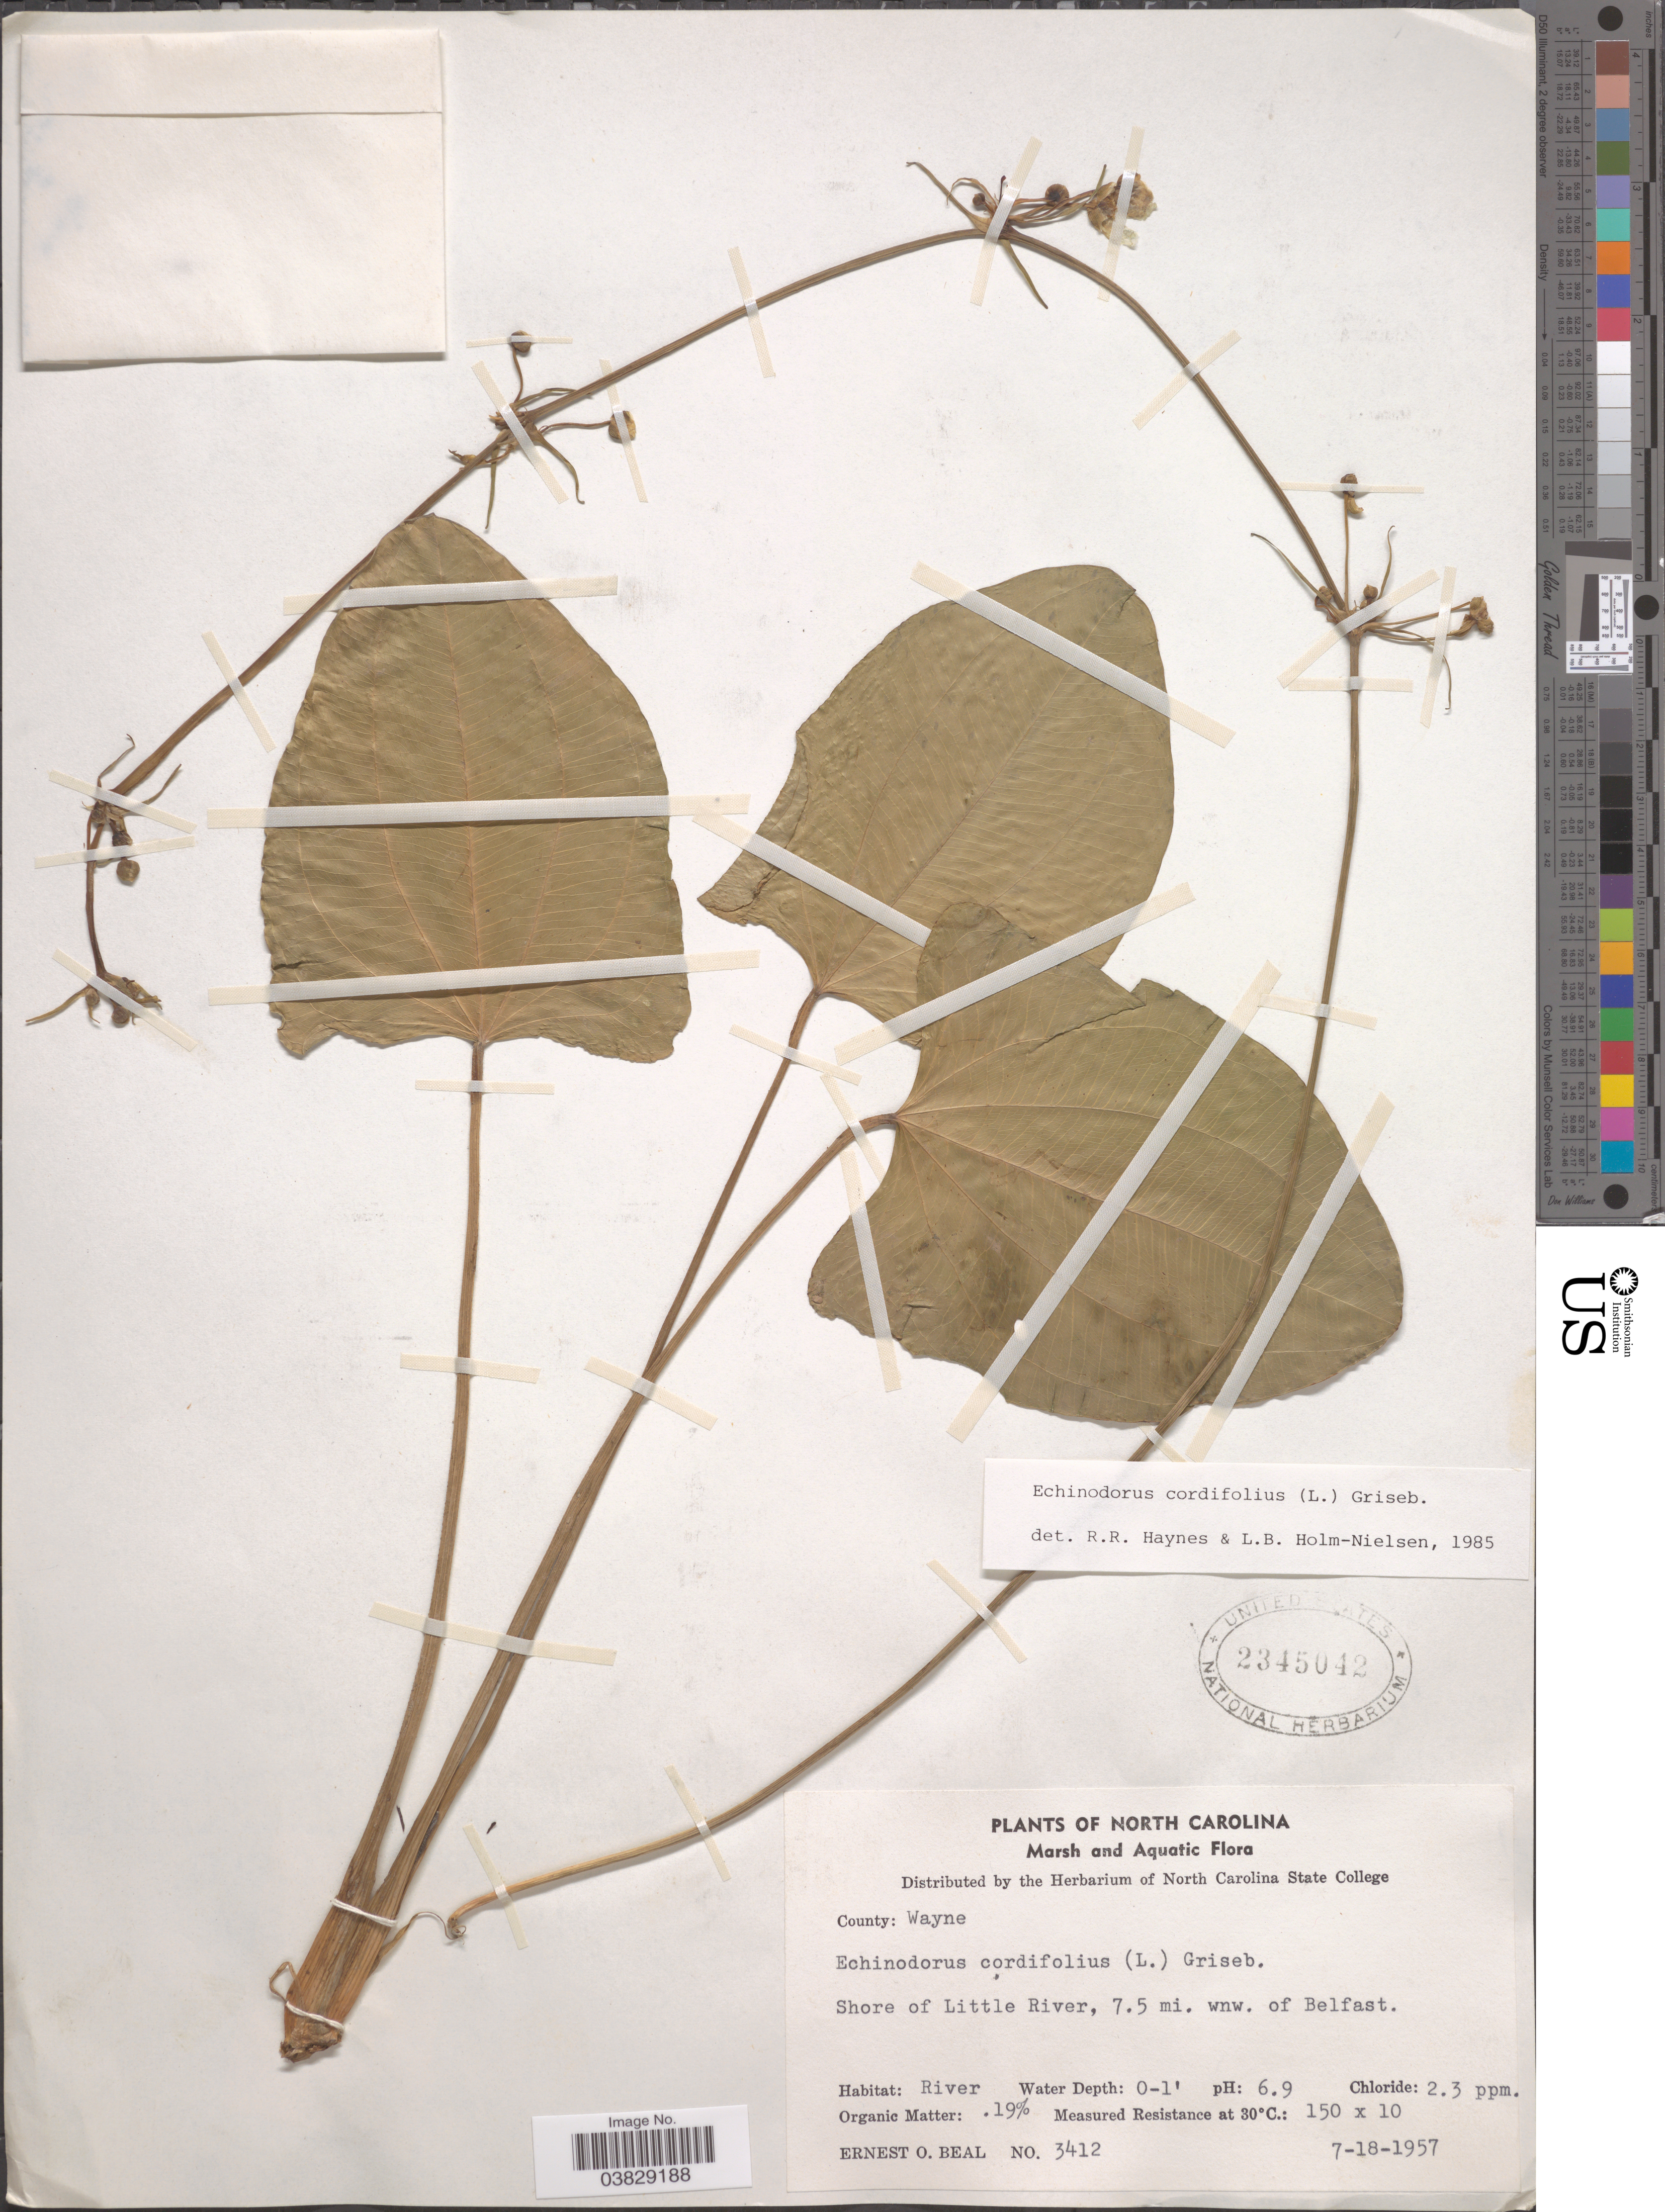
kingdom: Plantae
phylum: Tracheophyta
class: Liliopsida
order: Alismatales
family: Alismataceae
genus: Echinodorus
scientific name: Echinodorus cordifolius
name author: (L.) Griseb.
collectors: E. Beal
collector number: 3412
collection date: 1957-07-18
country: United States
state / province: North Carolina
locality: Marsh and Aquatic. Shore of Little River, 7. 5 mi. wnw. of Belfast.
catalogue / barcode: US 2345042